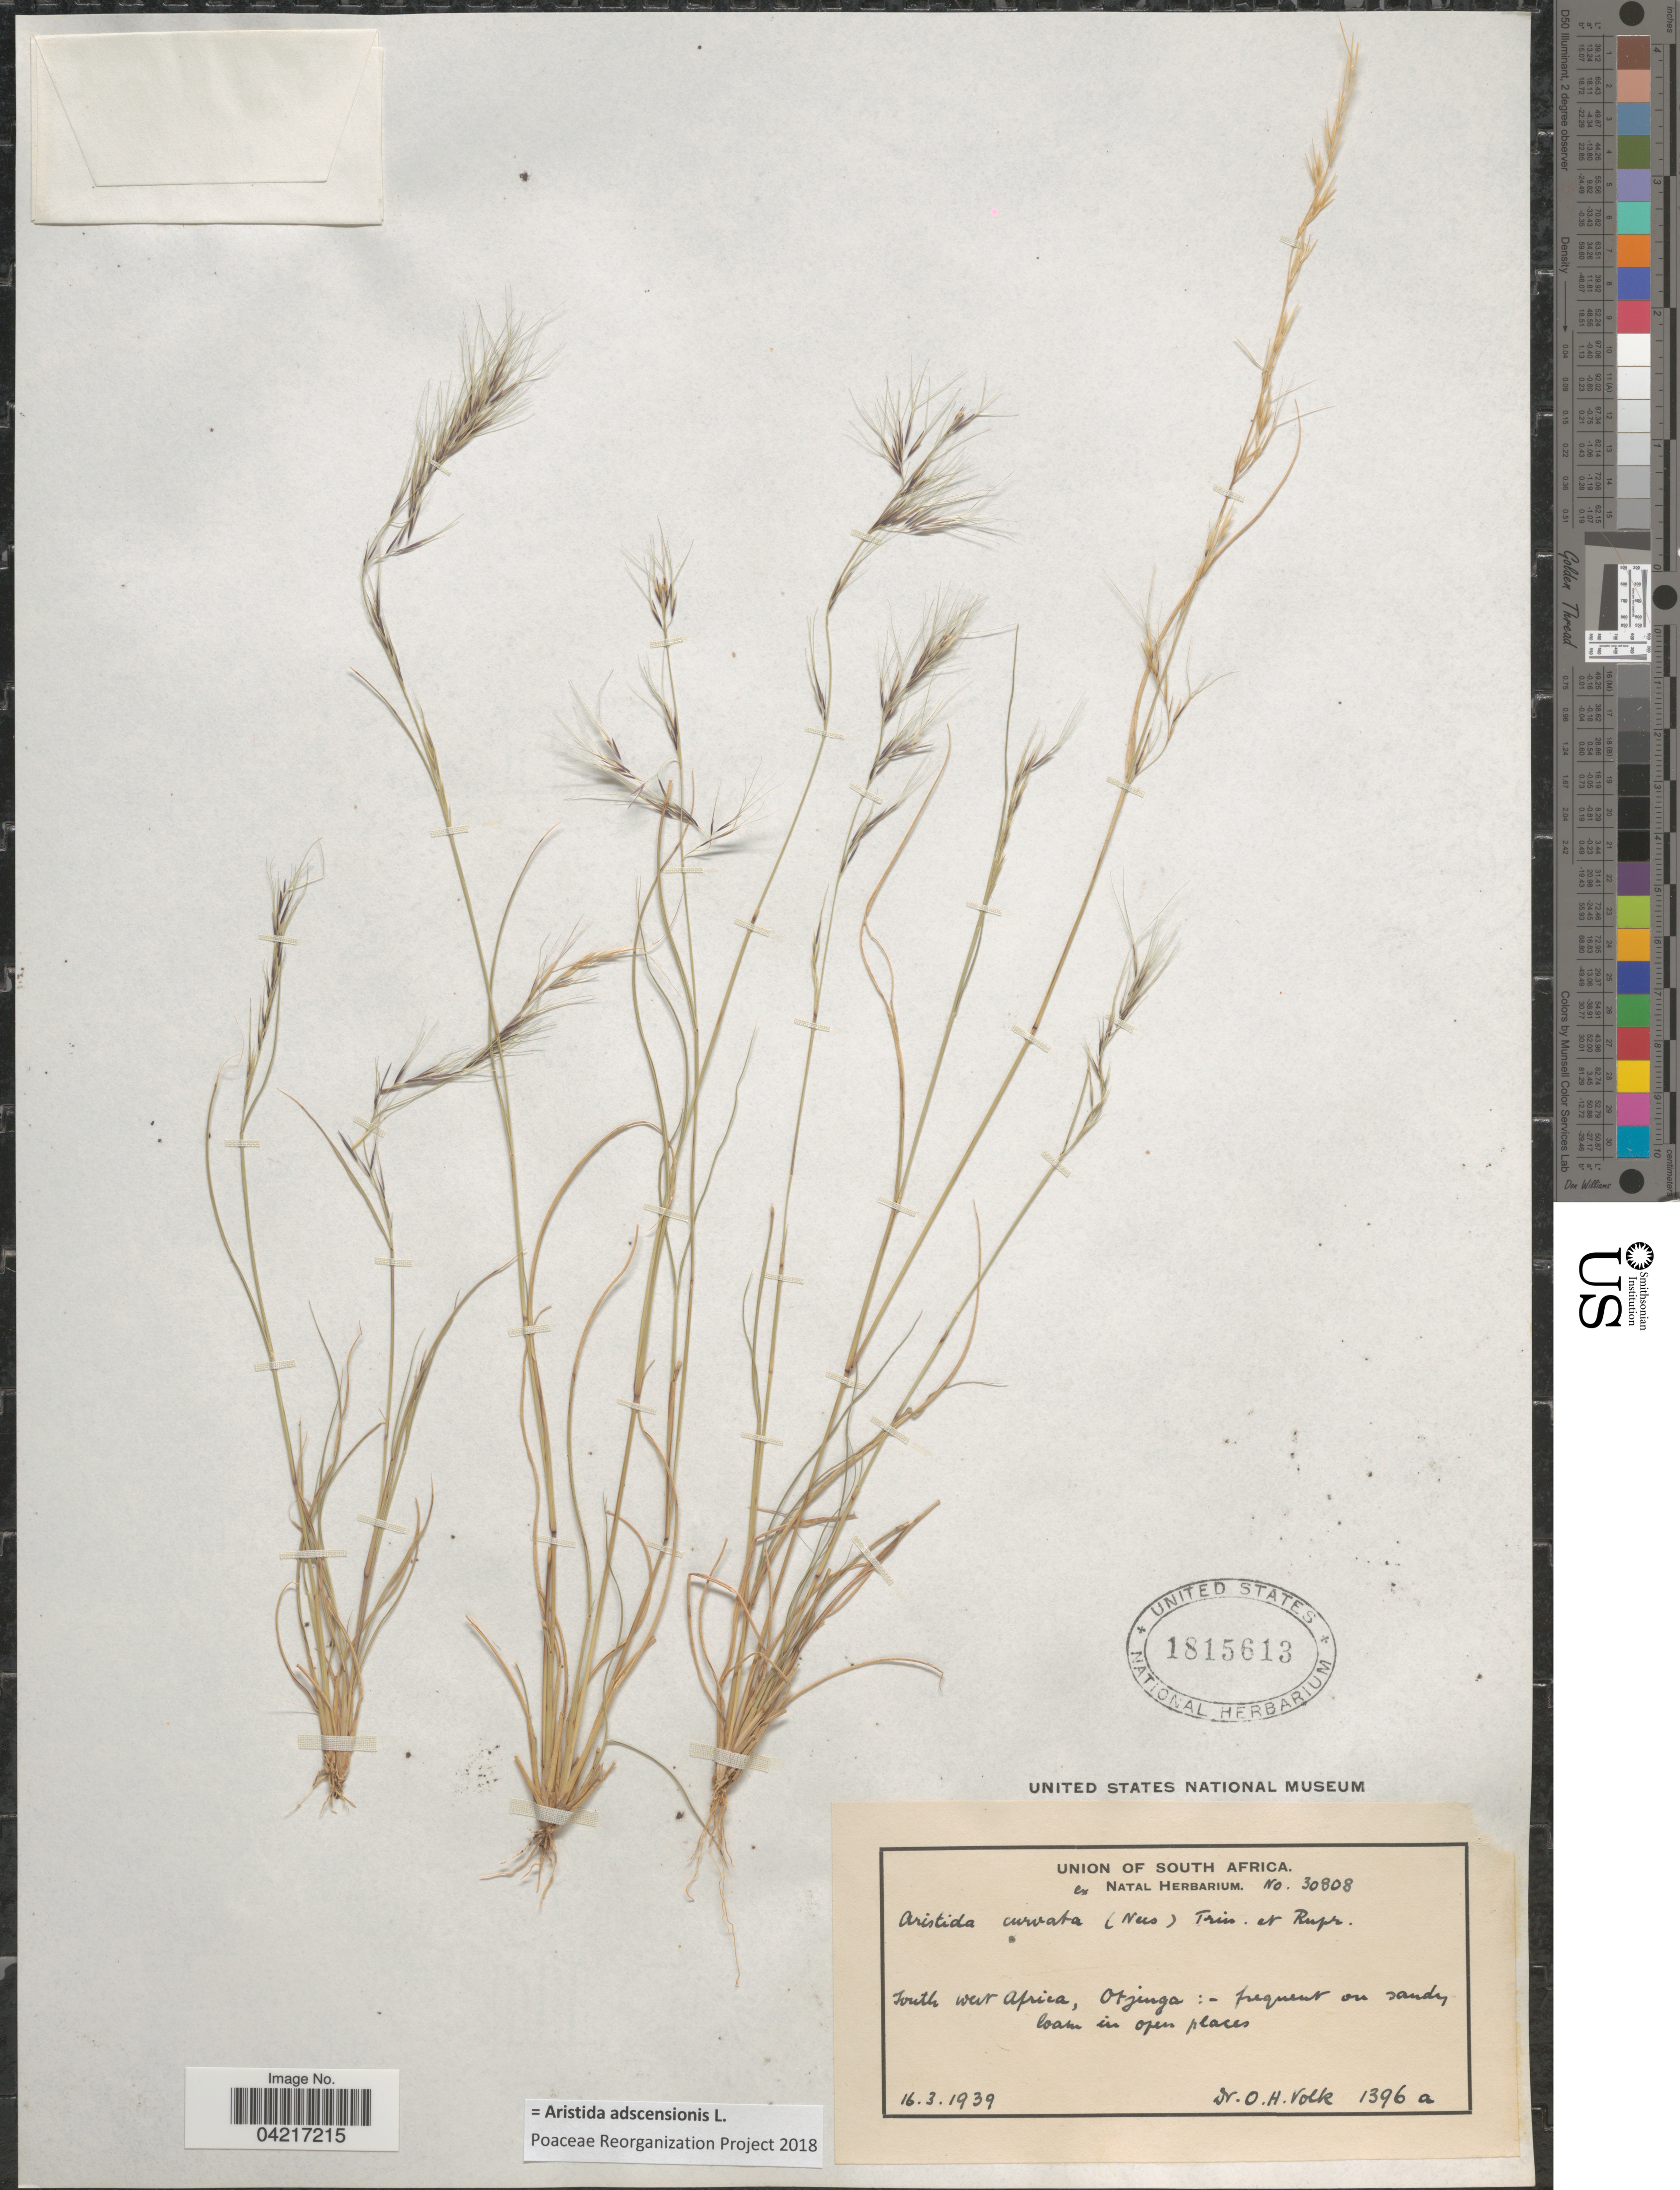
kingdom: Plantae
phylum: Tracheophyta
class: Liliopsida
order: Poales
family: Poaceae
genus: Aristida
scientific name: Aristida adscensionis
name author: L.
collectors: O. Volk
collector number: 1396a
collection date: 1939-03-16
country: Namibia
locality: South West Africa, Otjenga: - frequent on sandy loam in open places.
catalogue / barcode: US 1815613